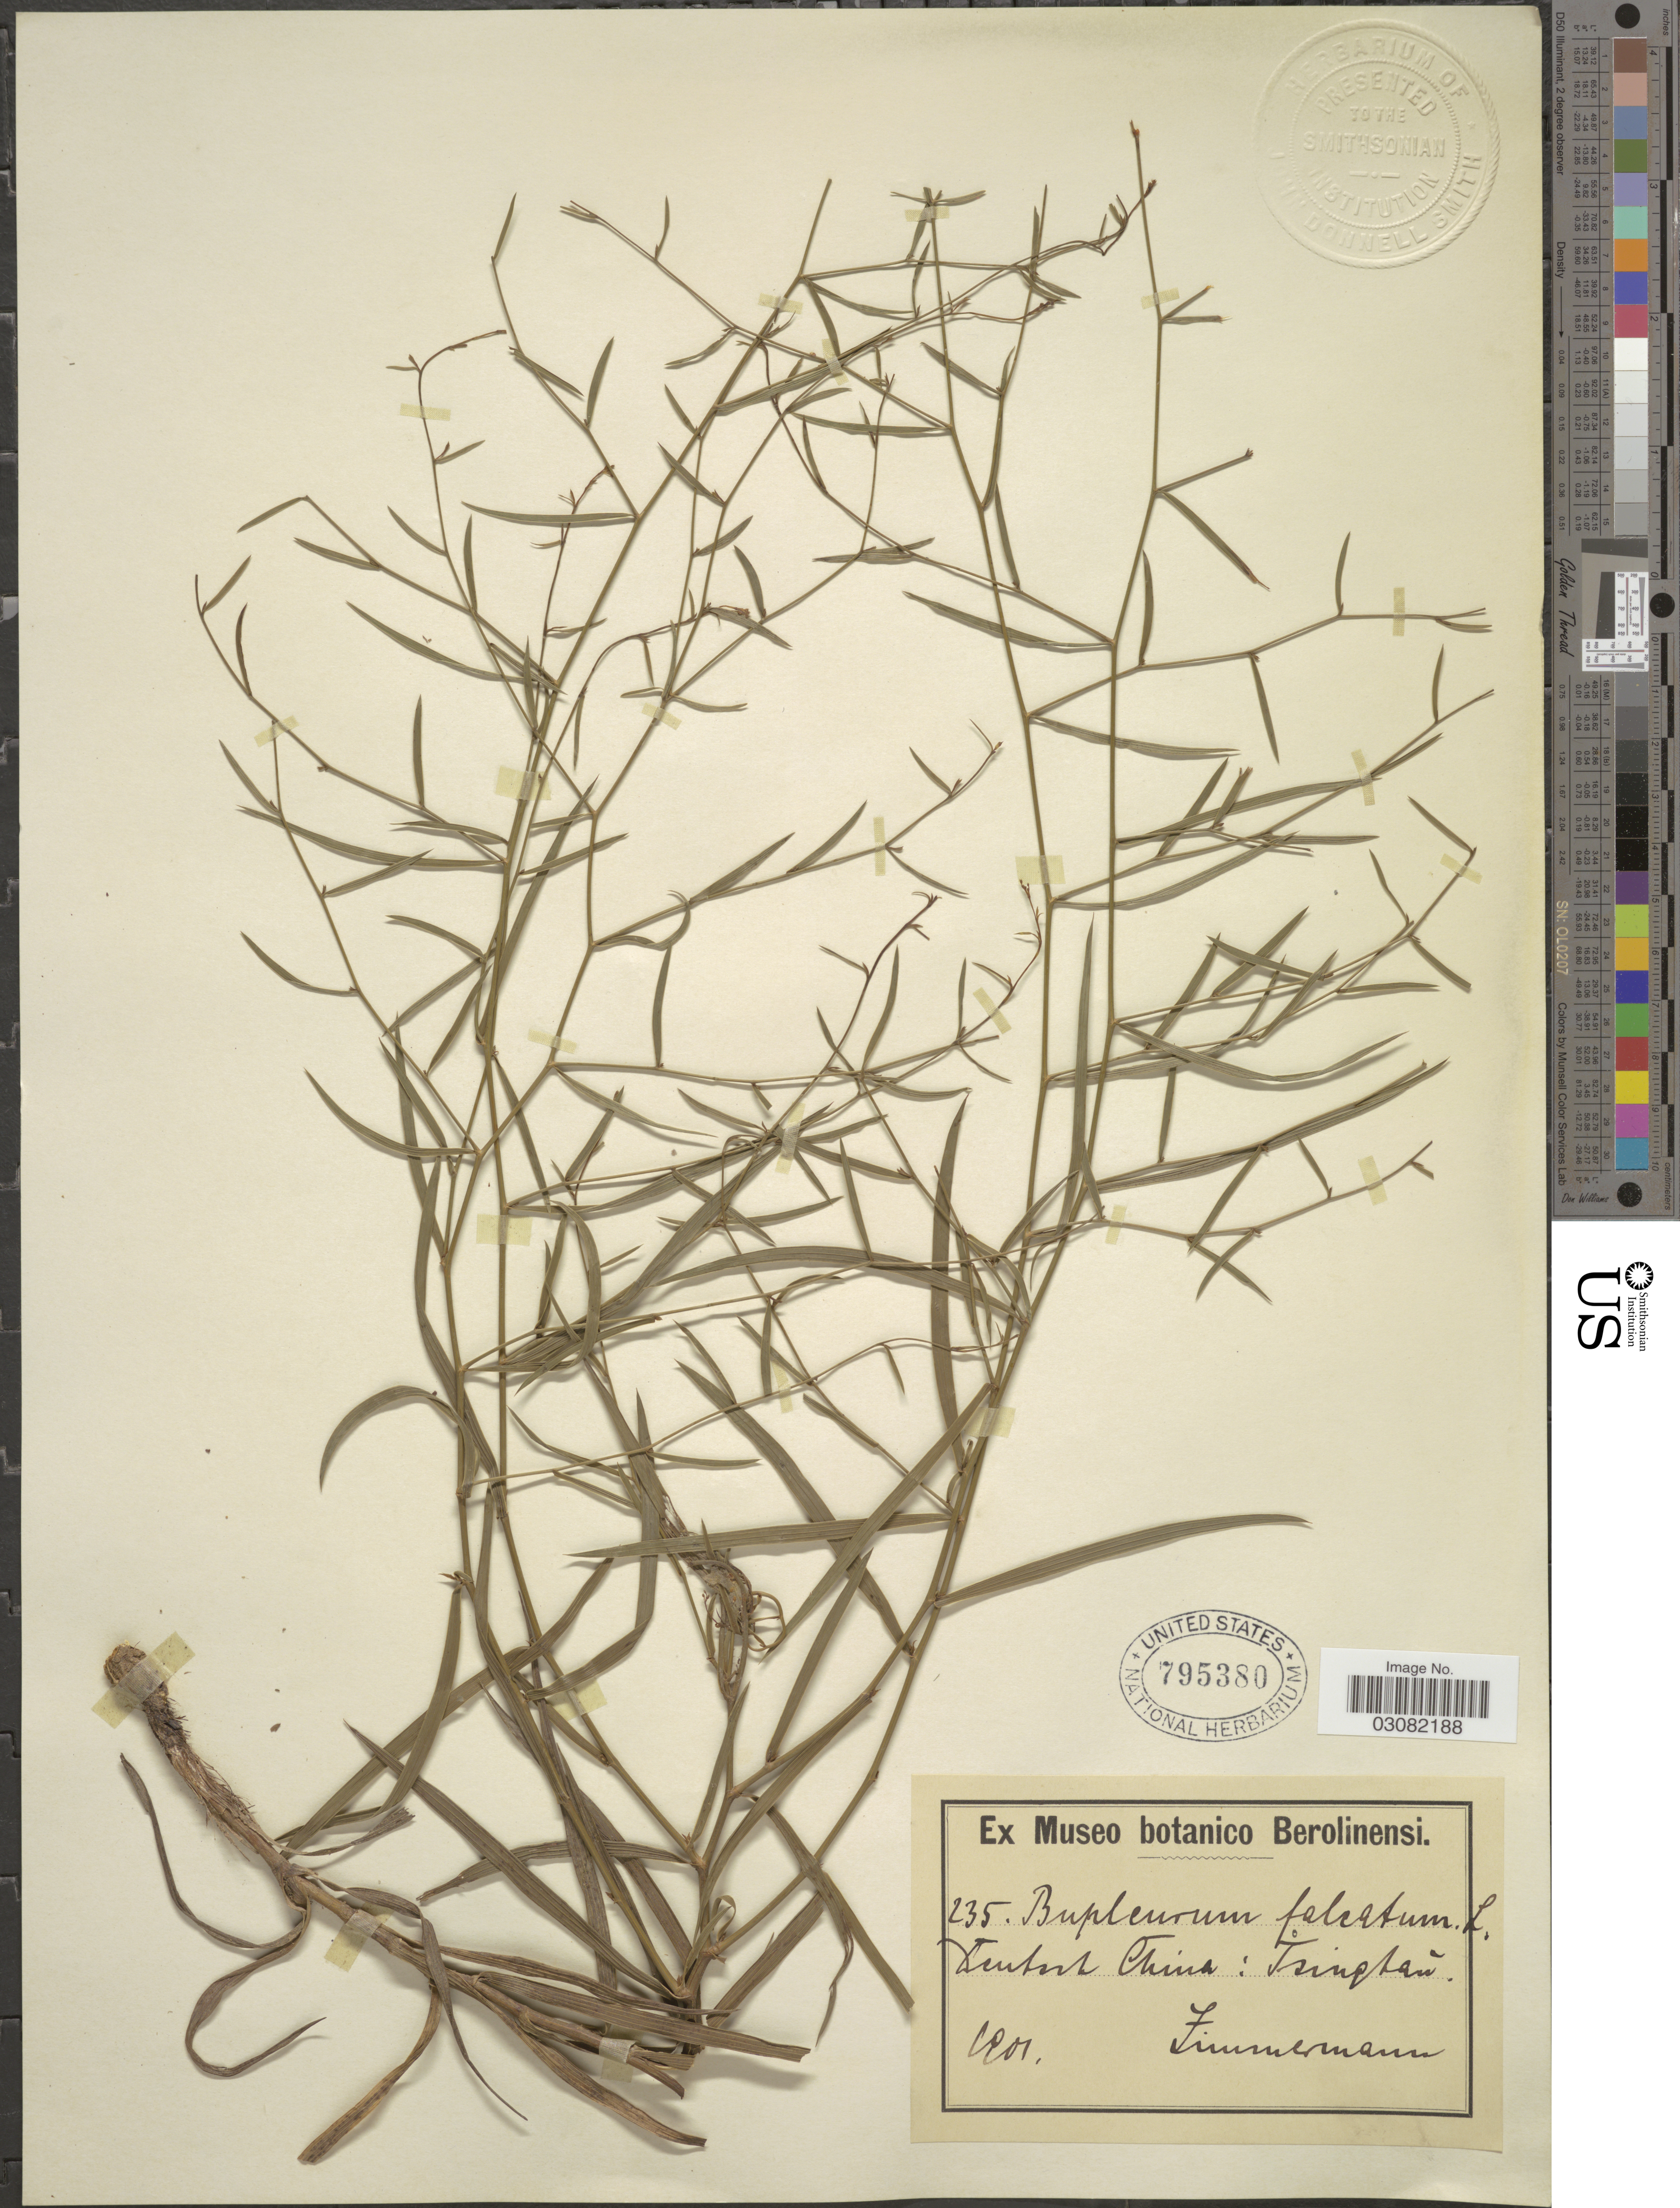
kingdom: Plantae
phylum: Tracheophyta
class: Magnoliopsida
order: Apiales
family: Apiaceae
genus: Bupleurum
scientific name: Bupleurum falcatum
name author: L.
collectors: -. Zimmermann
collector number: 235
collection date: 1901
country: China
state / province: Shandong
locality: Deutsch China: Tsingtau.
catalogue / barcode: US 795380